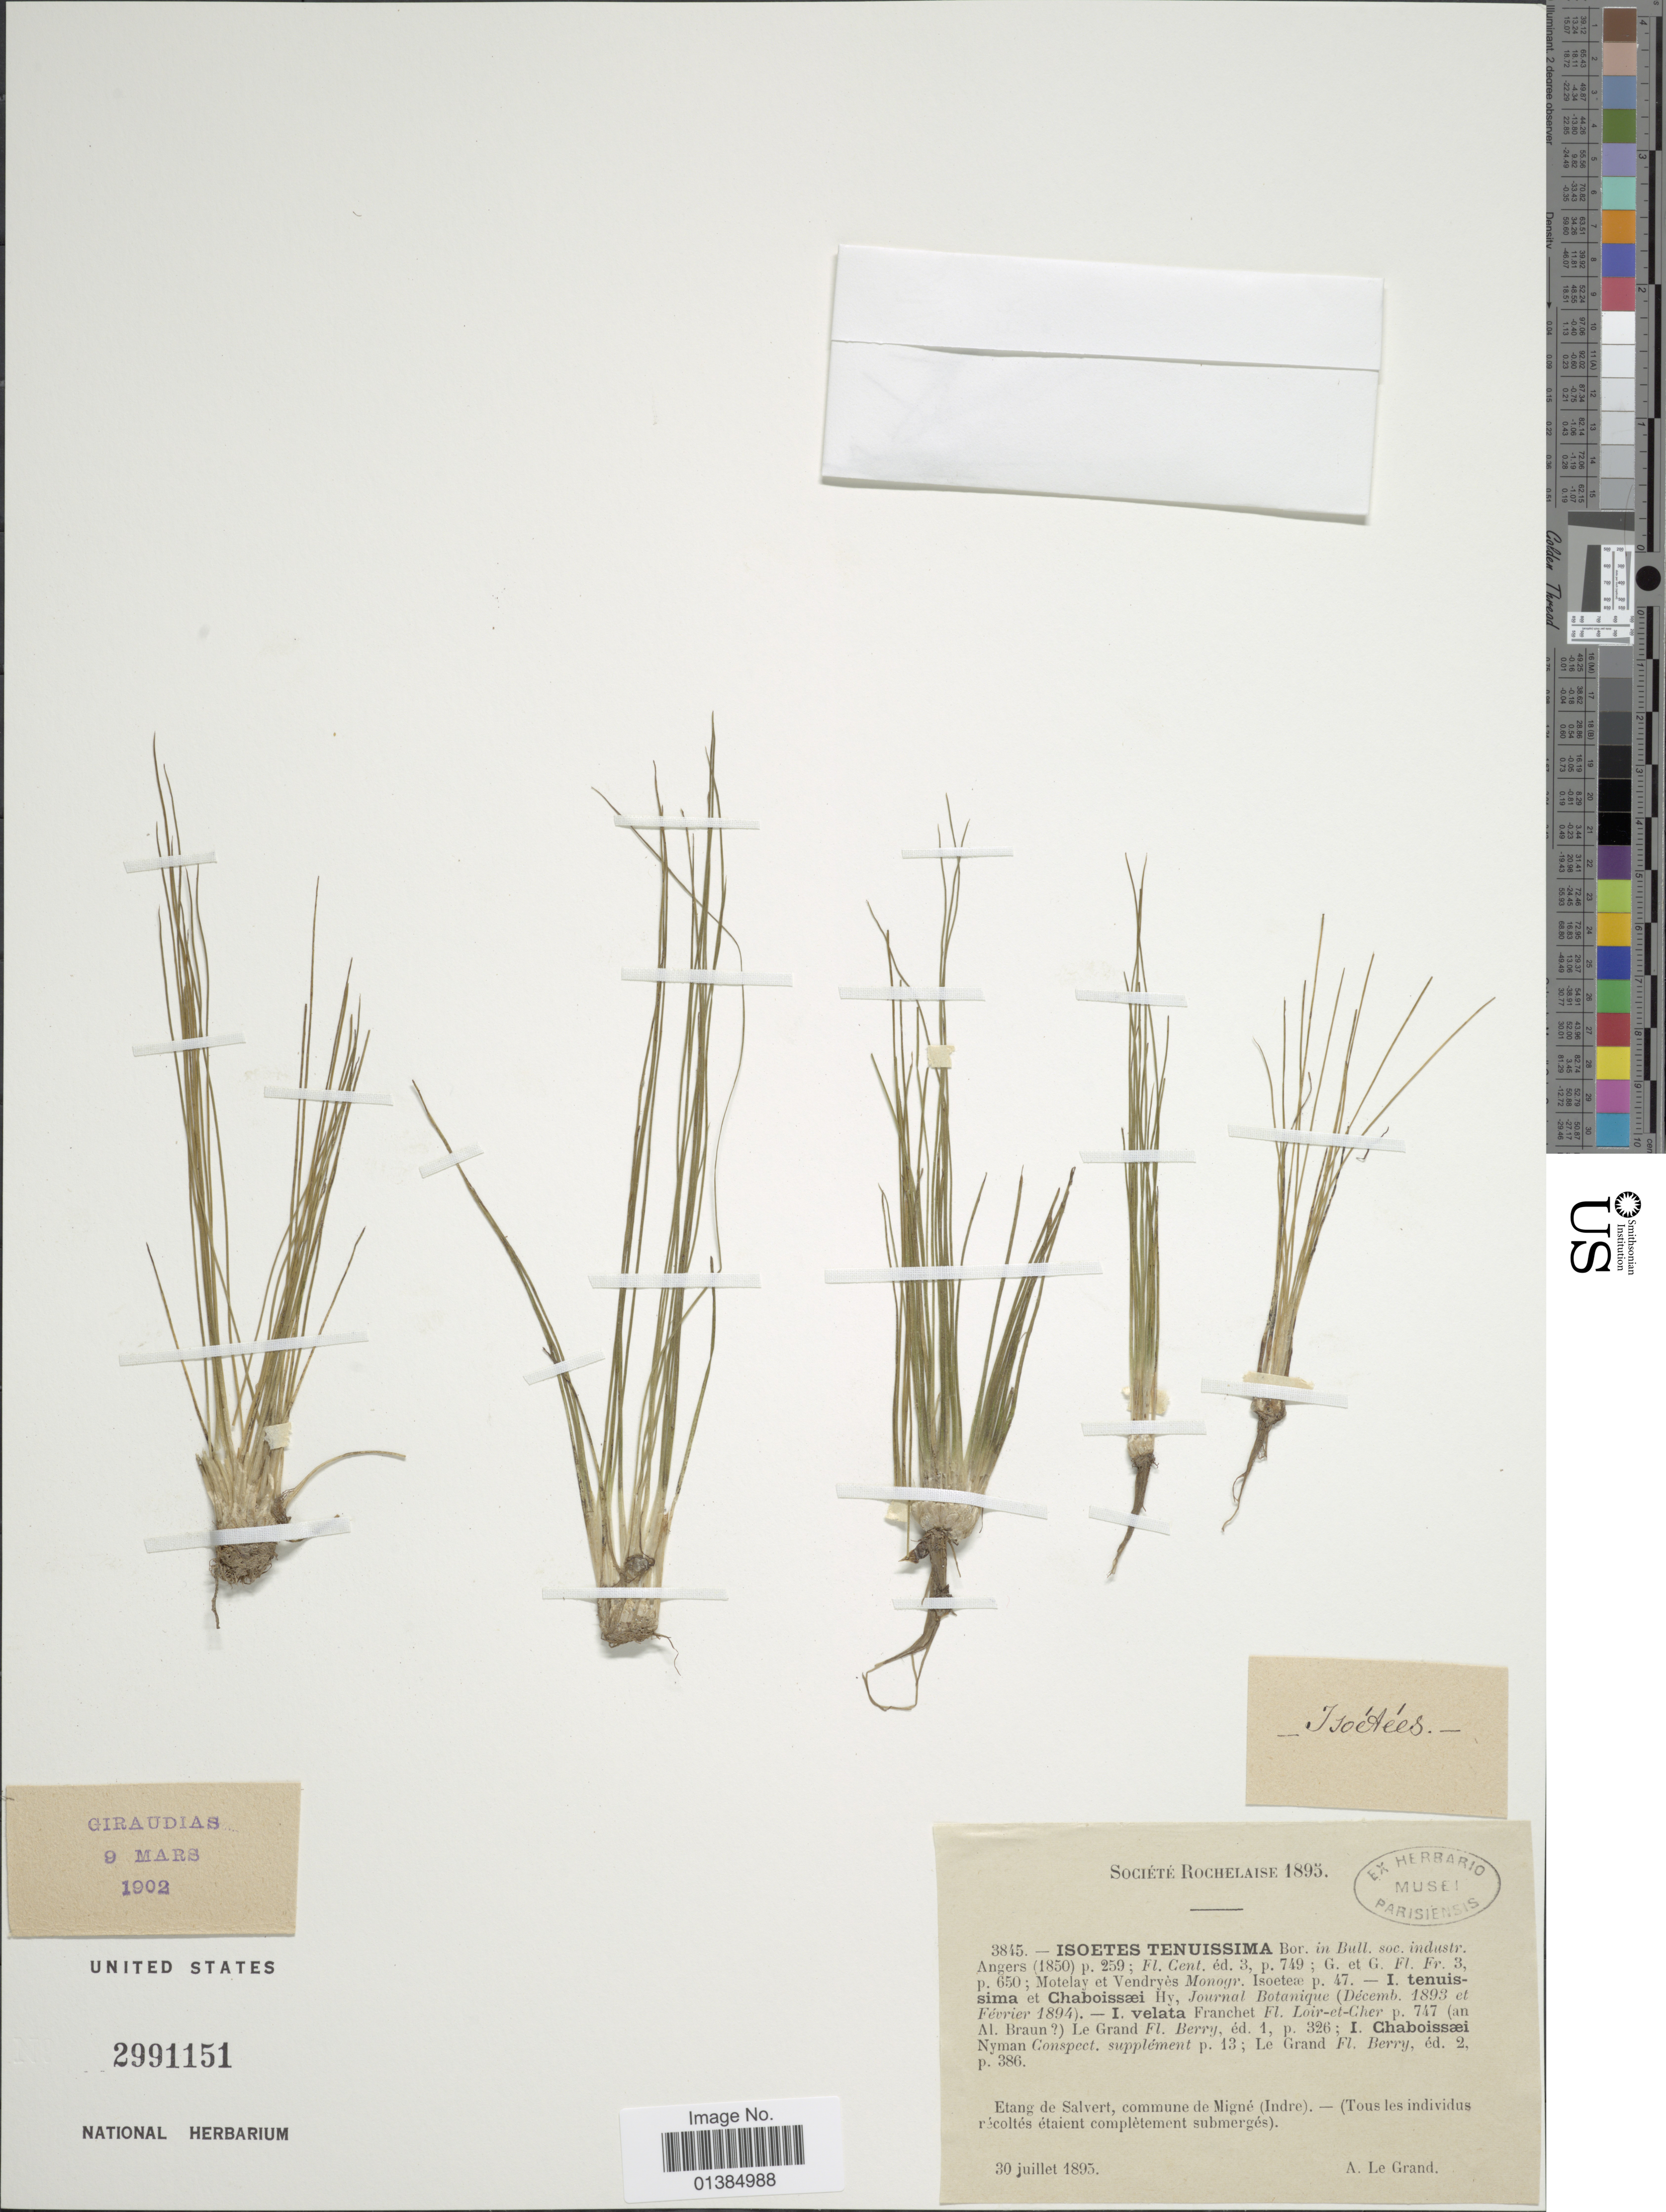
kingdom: Plantae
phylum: Tracheophyta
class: Lycopodiopsida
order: Isoetales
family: Isoetaceae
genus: Isoetes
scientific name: Isoetes tenuissima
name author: Mart.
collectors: A. Le Grand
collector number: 3845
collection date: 1895-07-30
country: France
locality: Etang de Salvert, commune de Migné (Indre).- (Tous les individus récoltés étaient complètement submergés).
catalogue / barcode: US 2991151